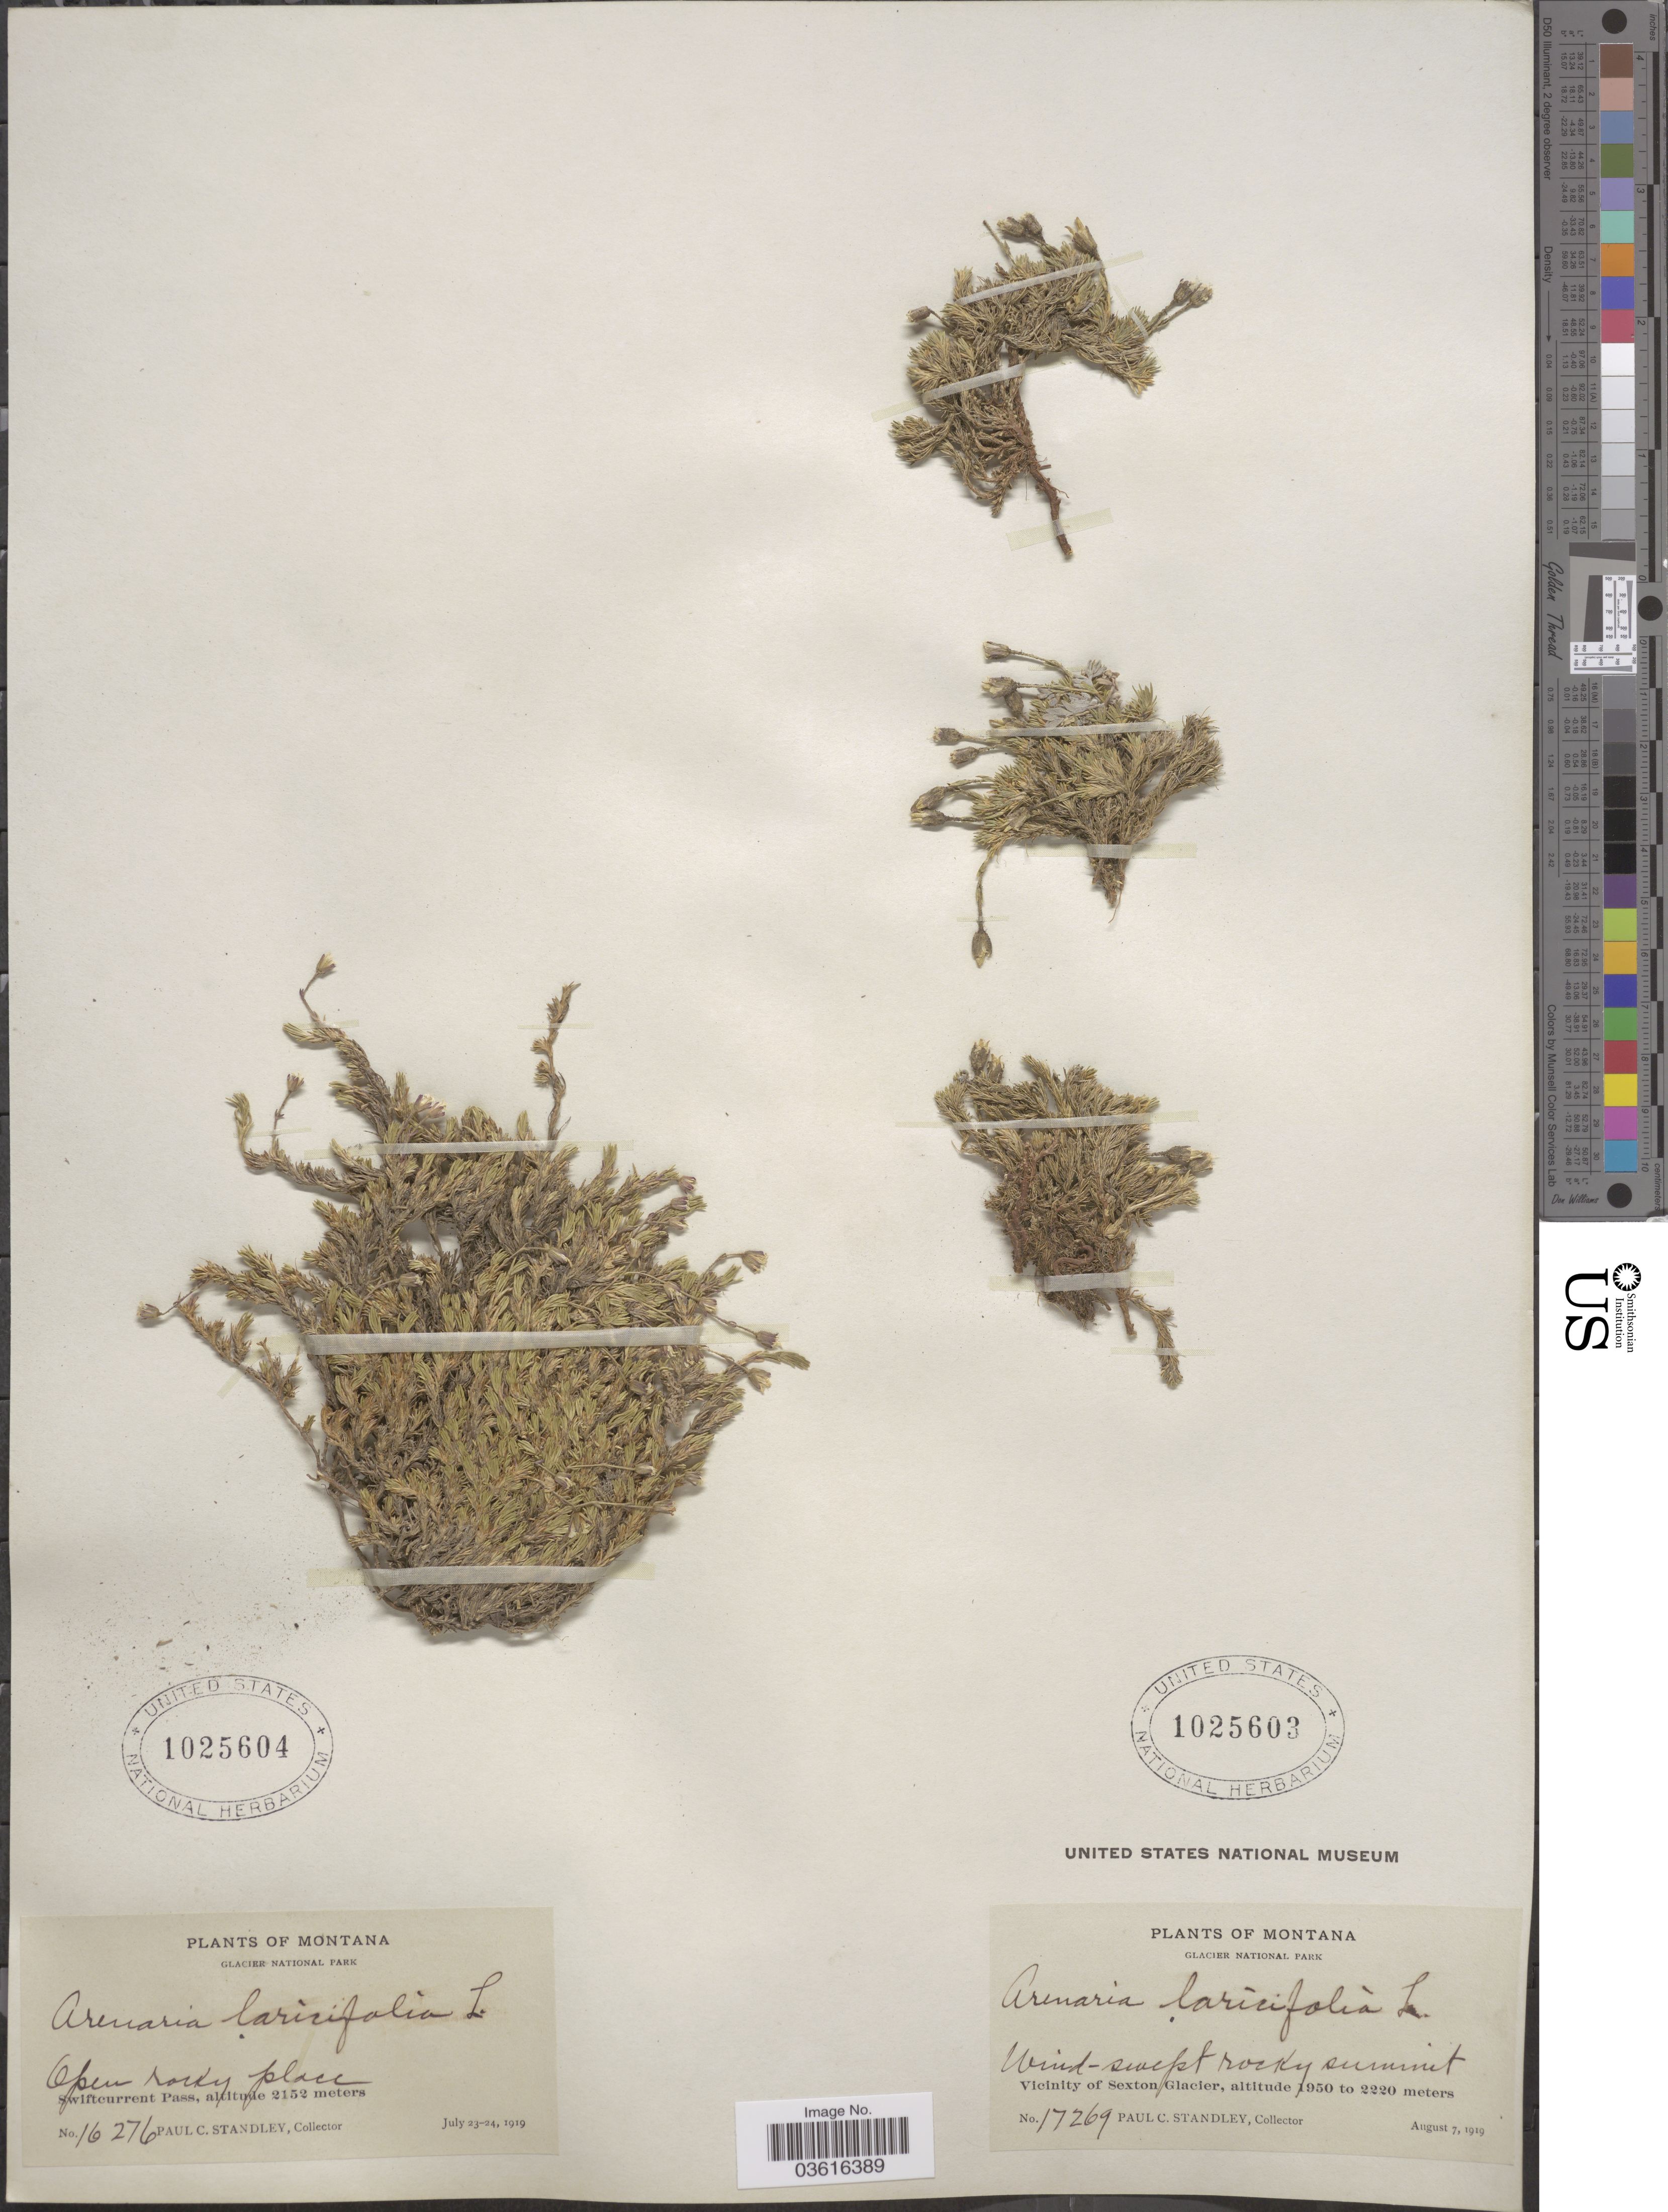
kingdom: Plantae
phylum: Tracheophyta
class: Magnoliopsida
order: Caryophyllales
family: Caryophyllaceae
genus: Cherleria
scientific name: Cherleria obtusiloba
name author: (Rydb.) A.J. Moore & Dillenb.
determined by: Strong, M. T., (US), Smithsonian Institution - National Museum of Natural History (UNITED STATES)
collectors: P. C. Standley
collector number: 16276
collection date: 1919-07-23/1919-07-24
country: United States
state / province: Montana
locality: Glacier National Park. Swiftcurrent Pass.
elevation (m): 2152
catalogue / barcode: US 1025604